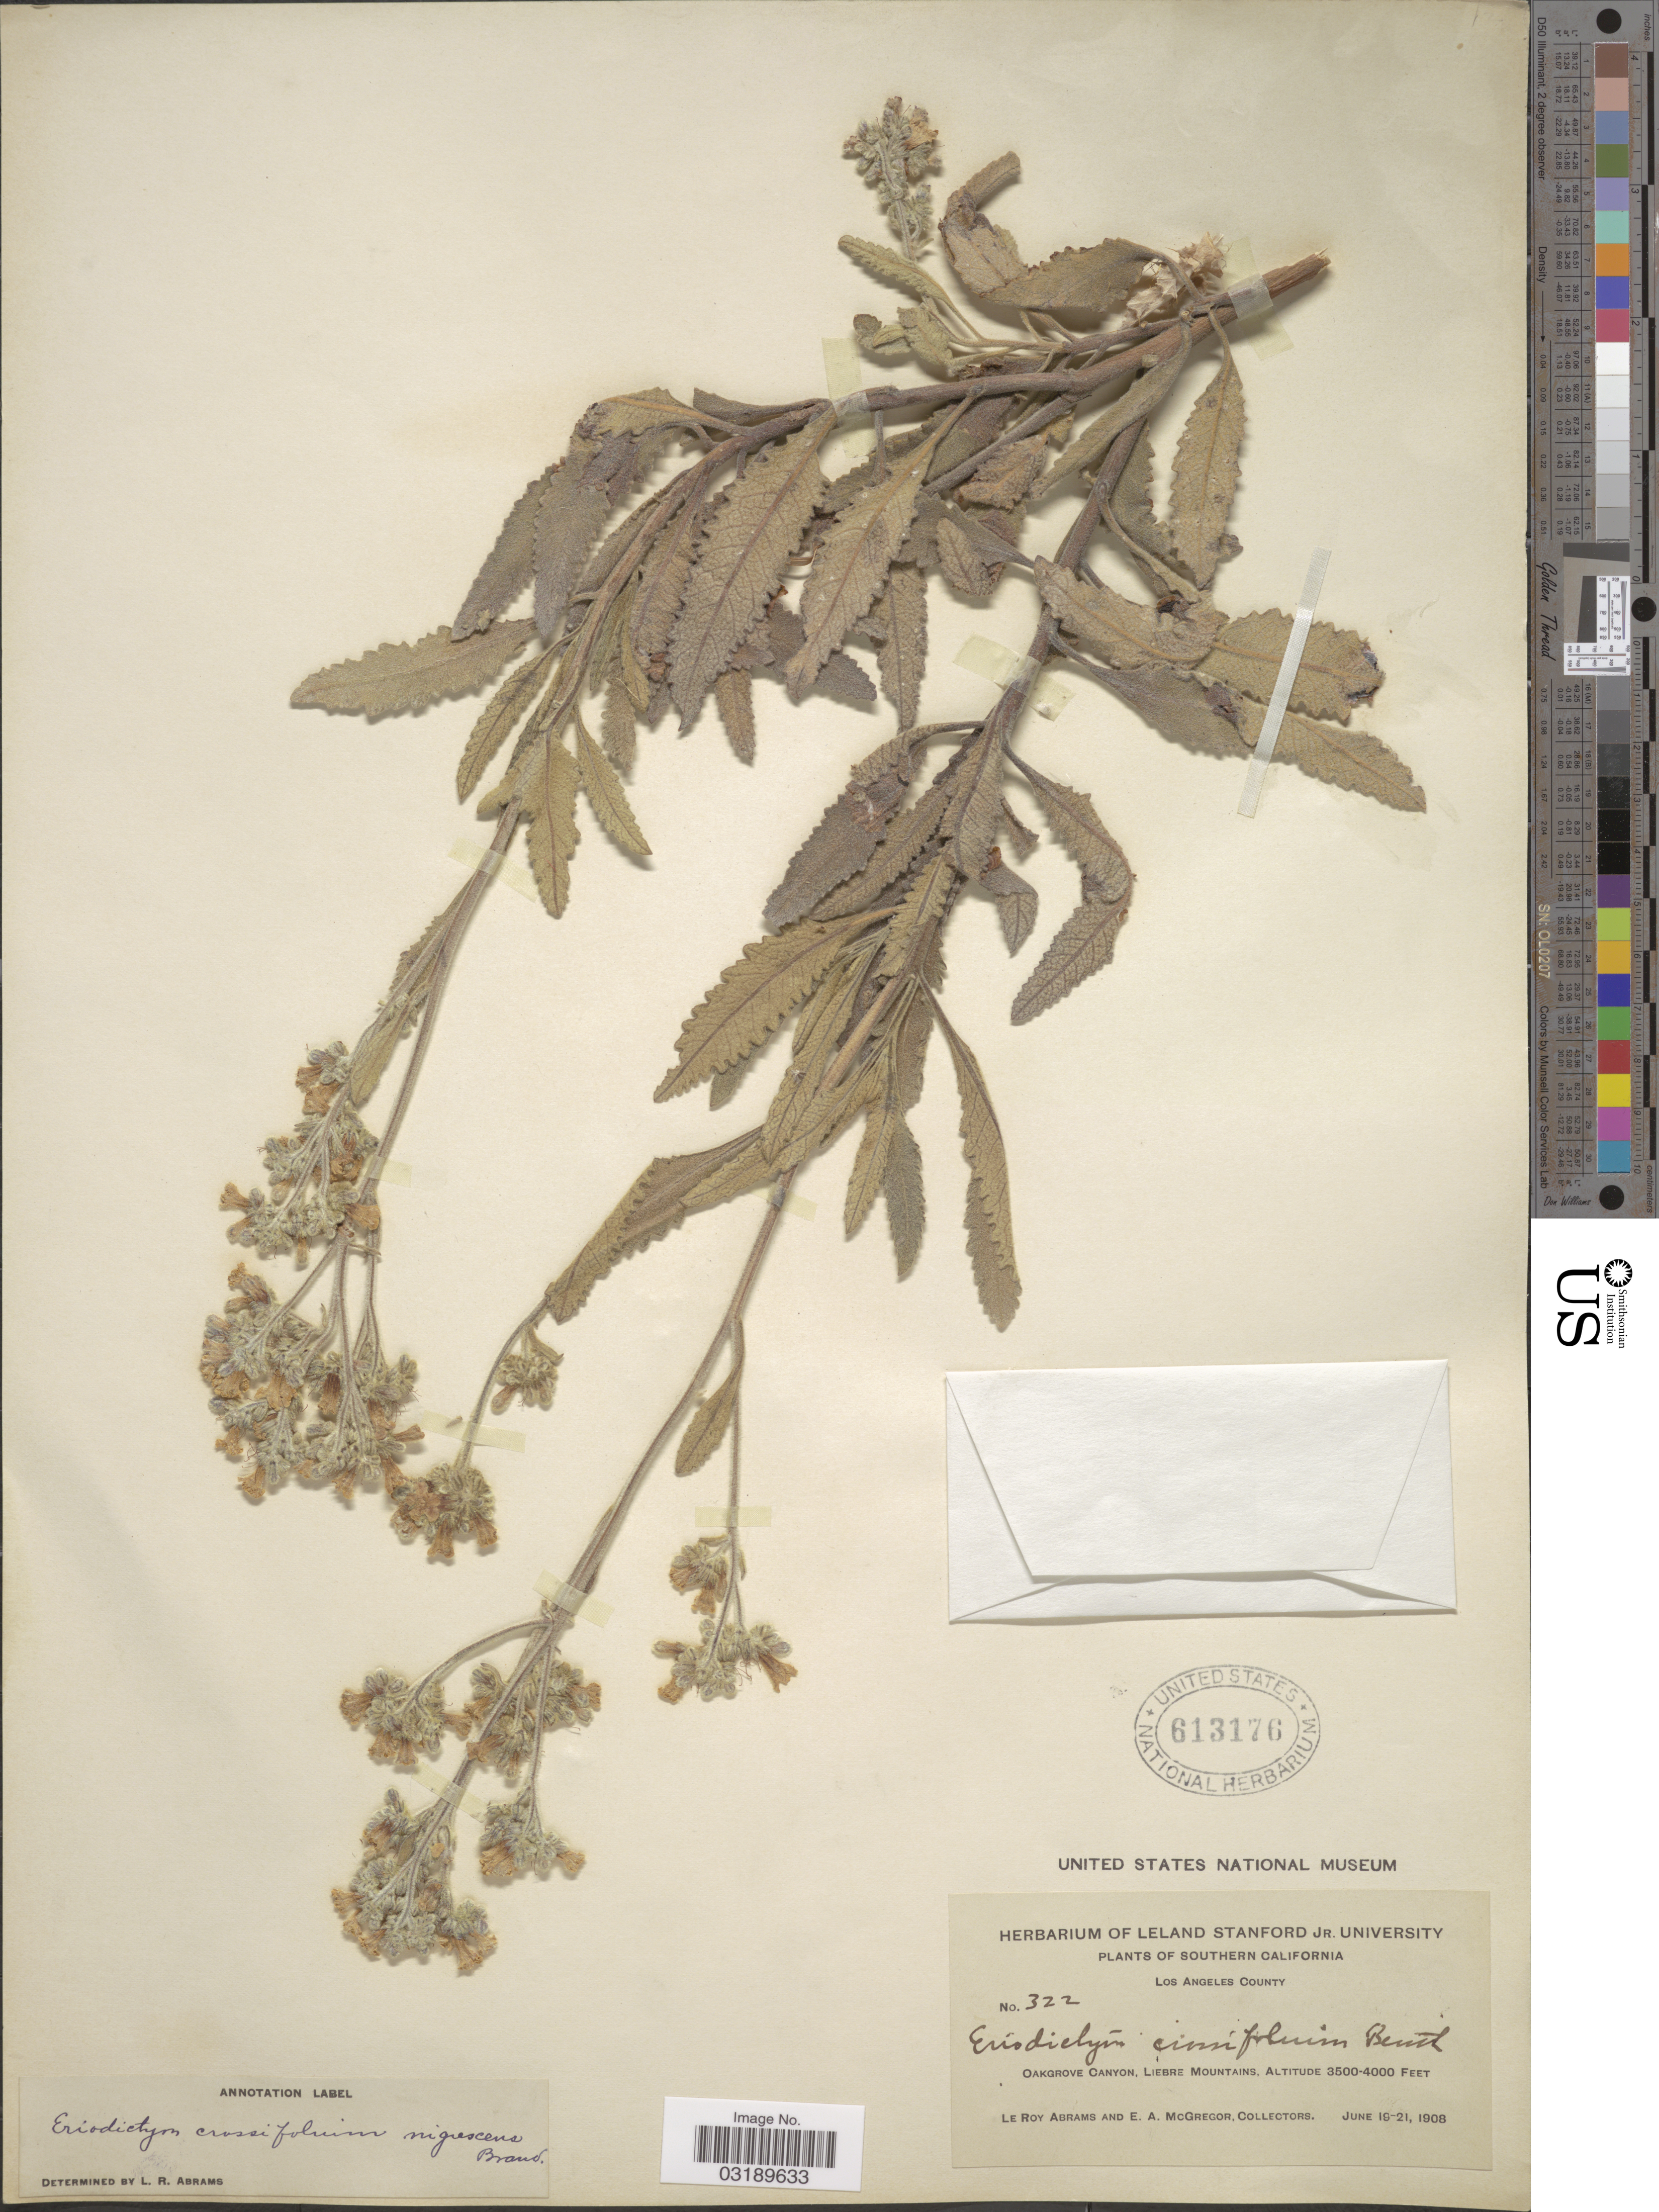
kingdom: Plantae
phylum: Tracheophyta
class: Magnoliopsida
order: Boraginales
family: Namaceae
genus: Eriodictyon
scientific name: Eriodictyon crassifolium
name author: Benth.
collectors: L. Abrams & E. A. McGregor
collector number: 322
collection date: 1908-06-19/1908-06-21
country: United States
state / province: California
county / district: Los Angeles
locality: Southern California. Los Angeles County. Oakgrove Canyon, Liebre Mountains.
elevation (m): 1067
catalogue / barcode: US 613176